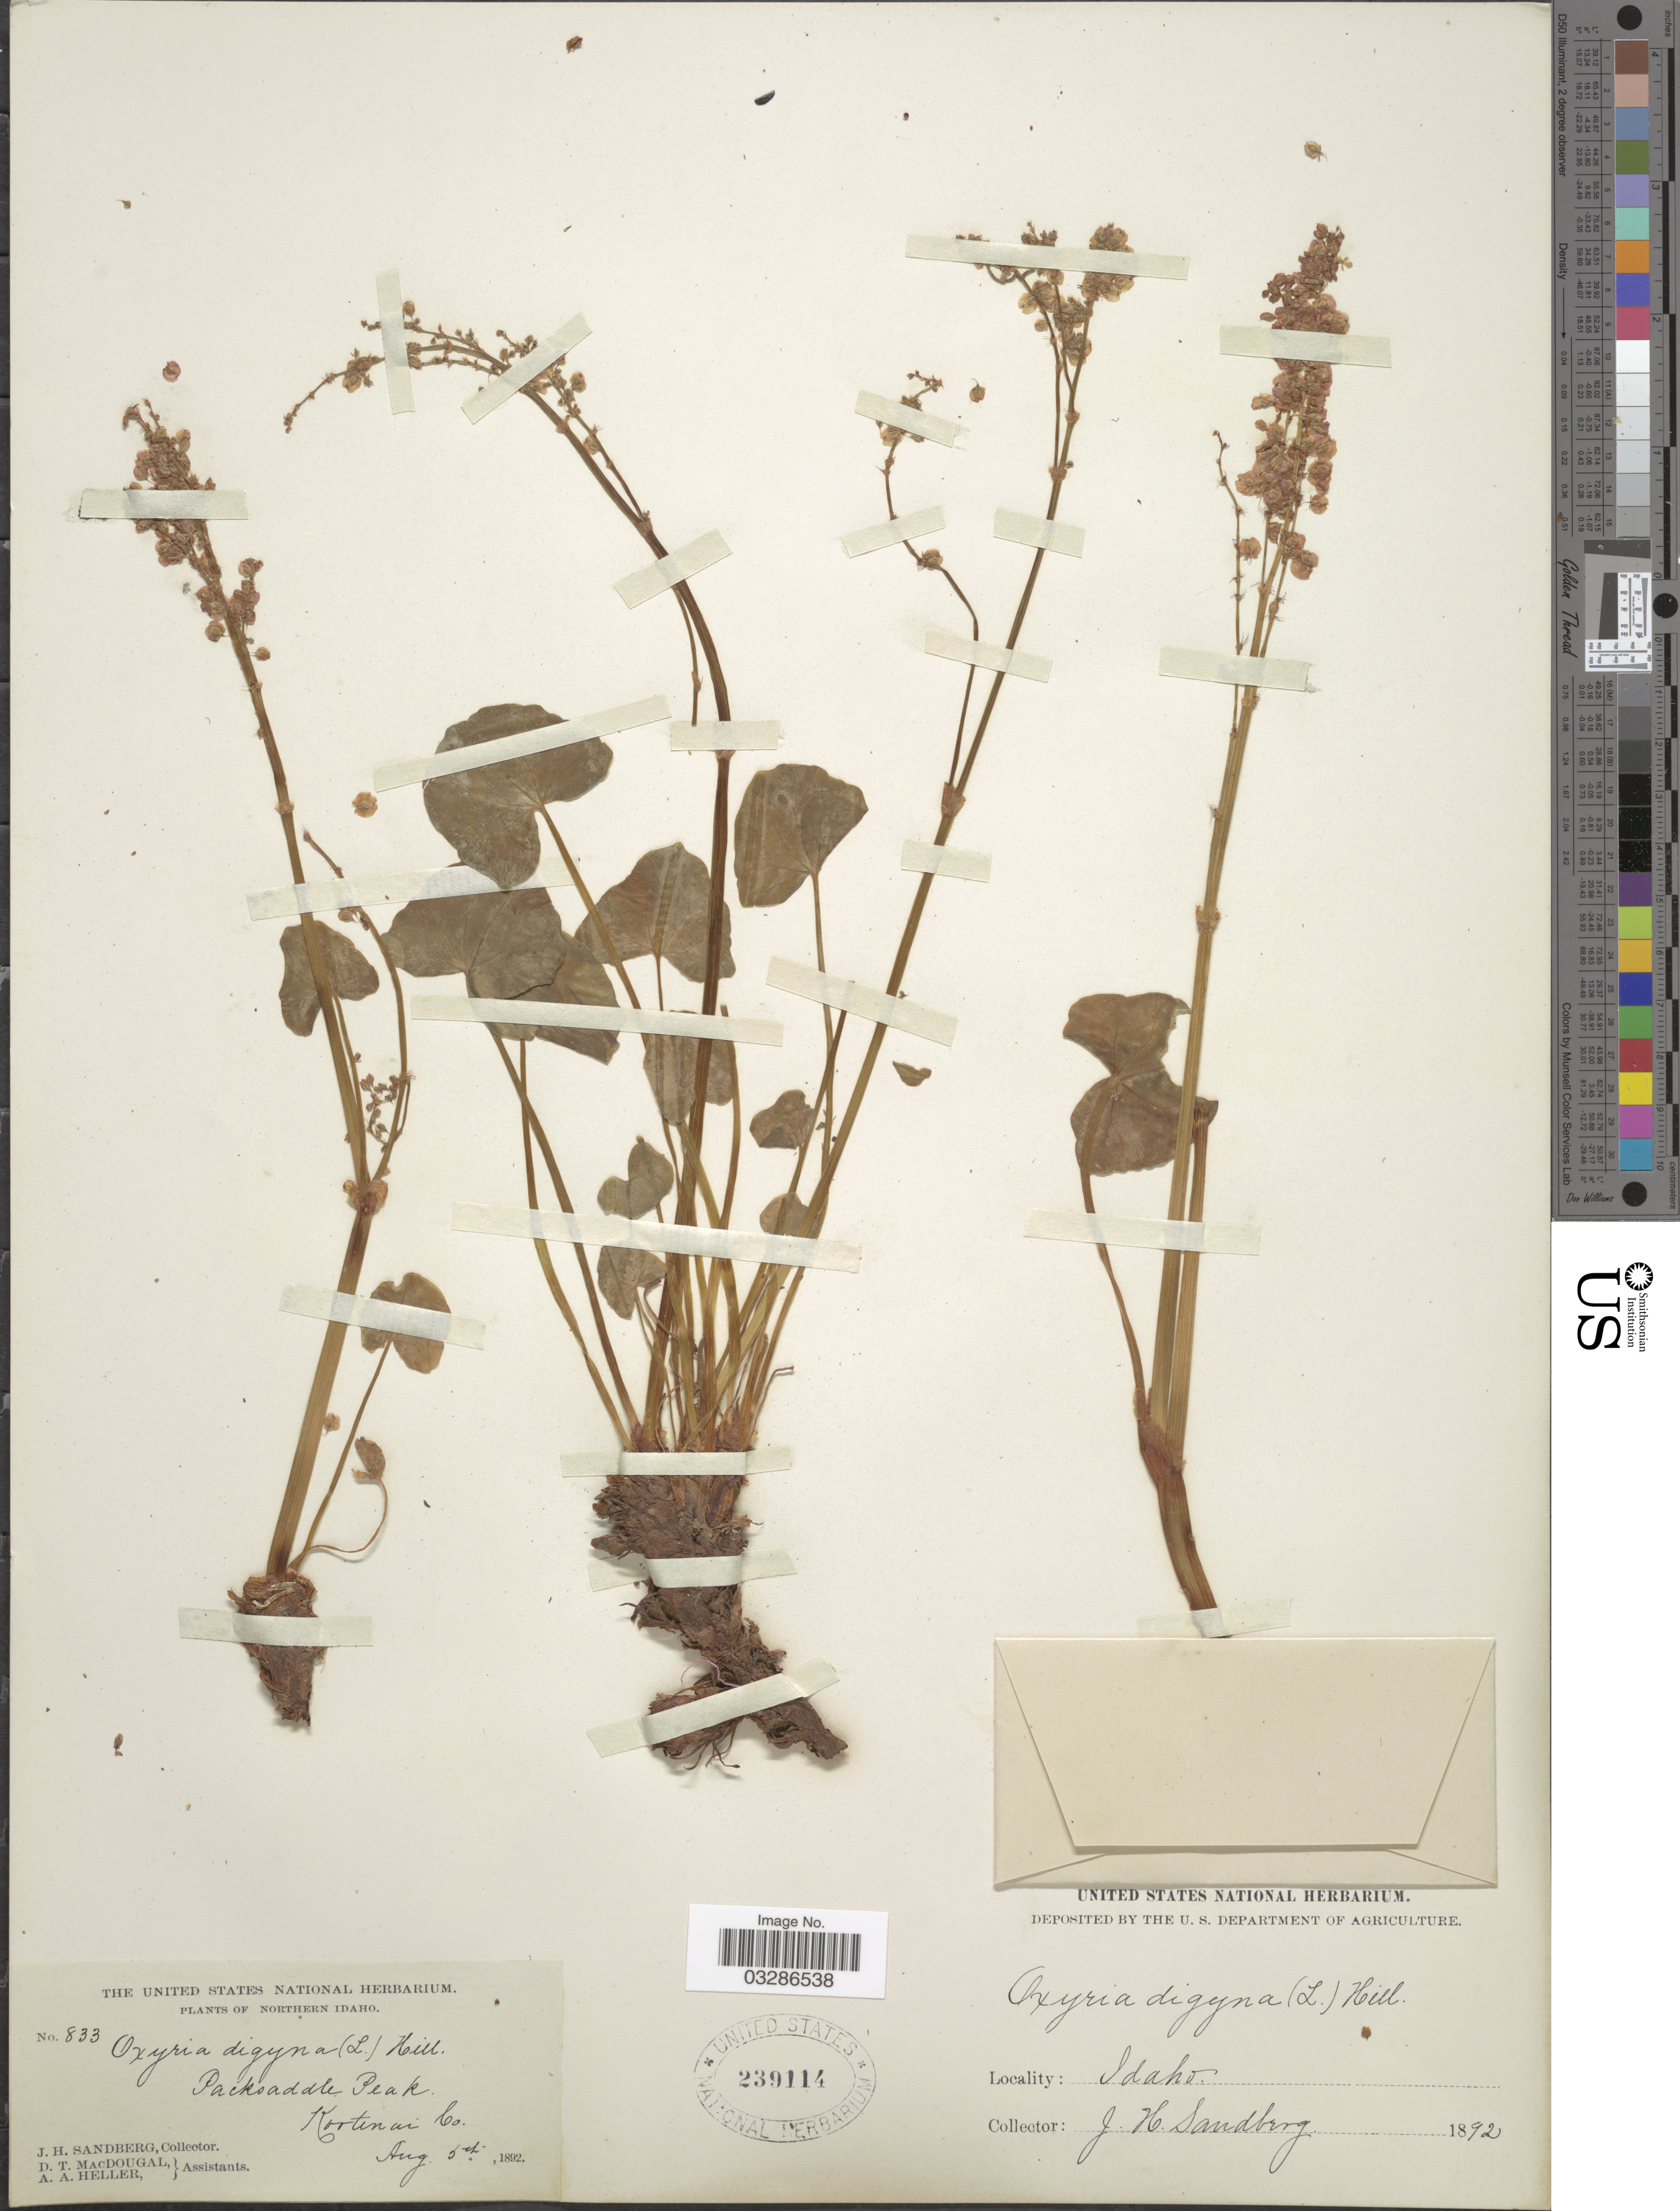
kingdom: Plantae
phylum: Tracheophyta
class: Magnoliopsida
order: Caryophyllales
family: Polygonaceae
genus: Oxyria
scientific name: Oxyria digyna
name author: (L.) Hill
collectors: J. H. Sandberg, D. T. MacDougal & A. A. Heller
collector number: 833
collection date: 1892-08-05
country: United States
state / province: Idaho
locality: Northern Idaho, Packsaddle Peak, Kootenai Co.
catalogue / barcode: US 239114